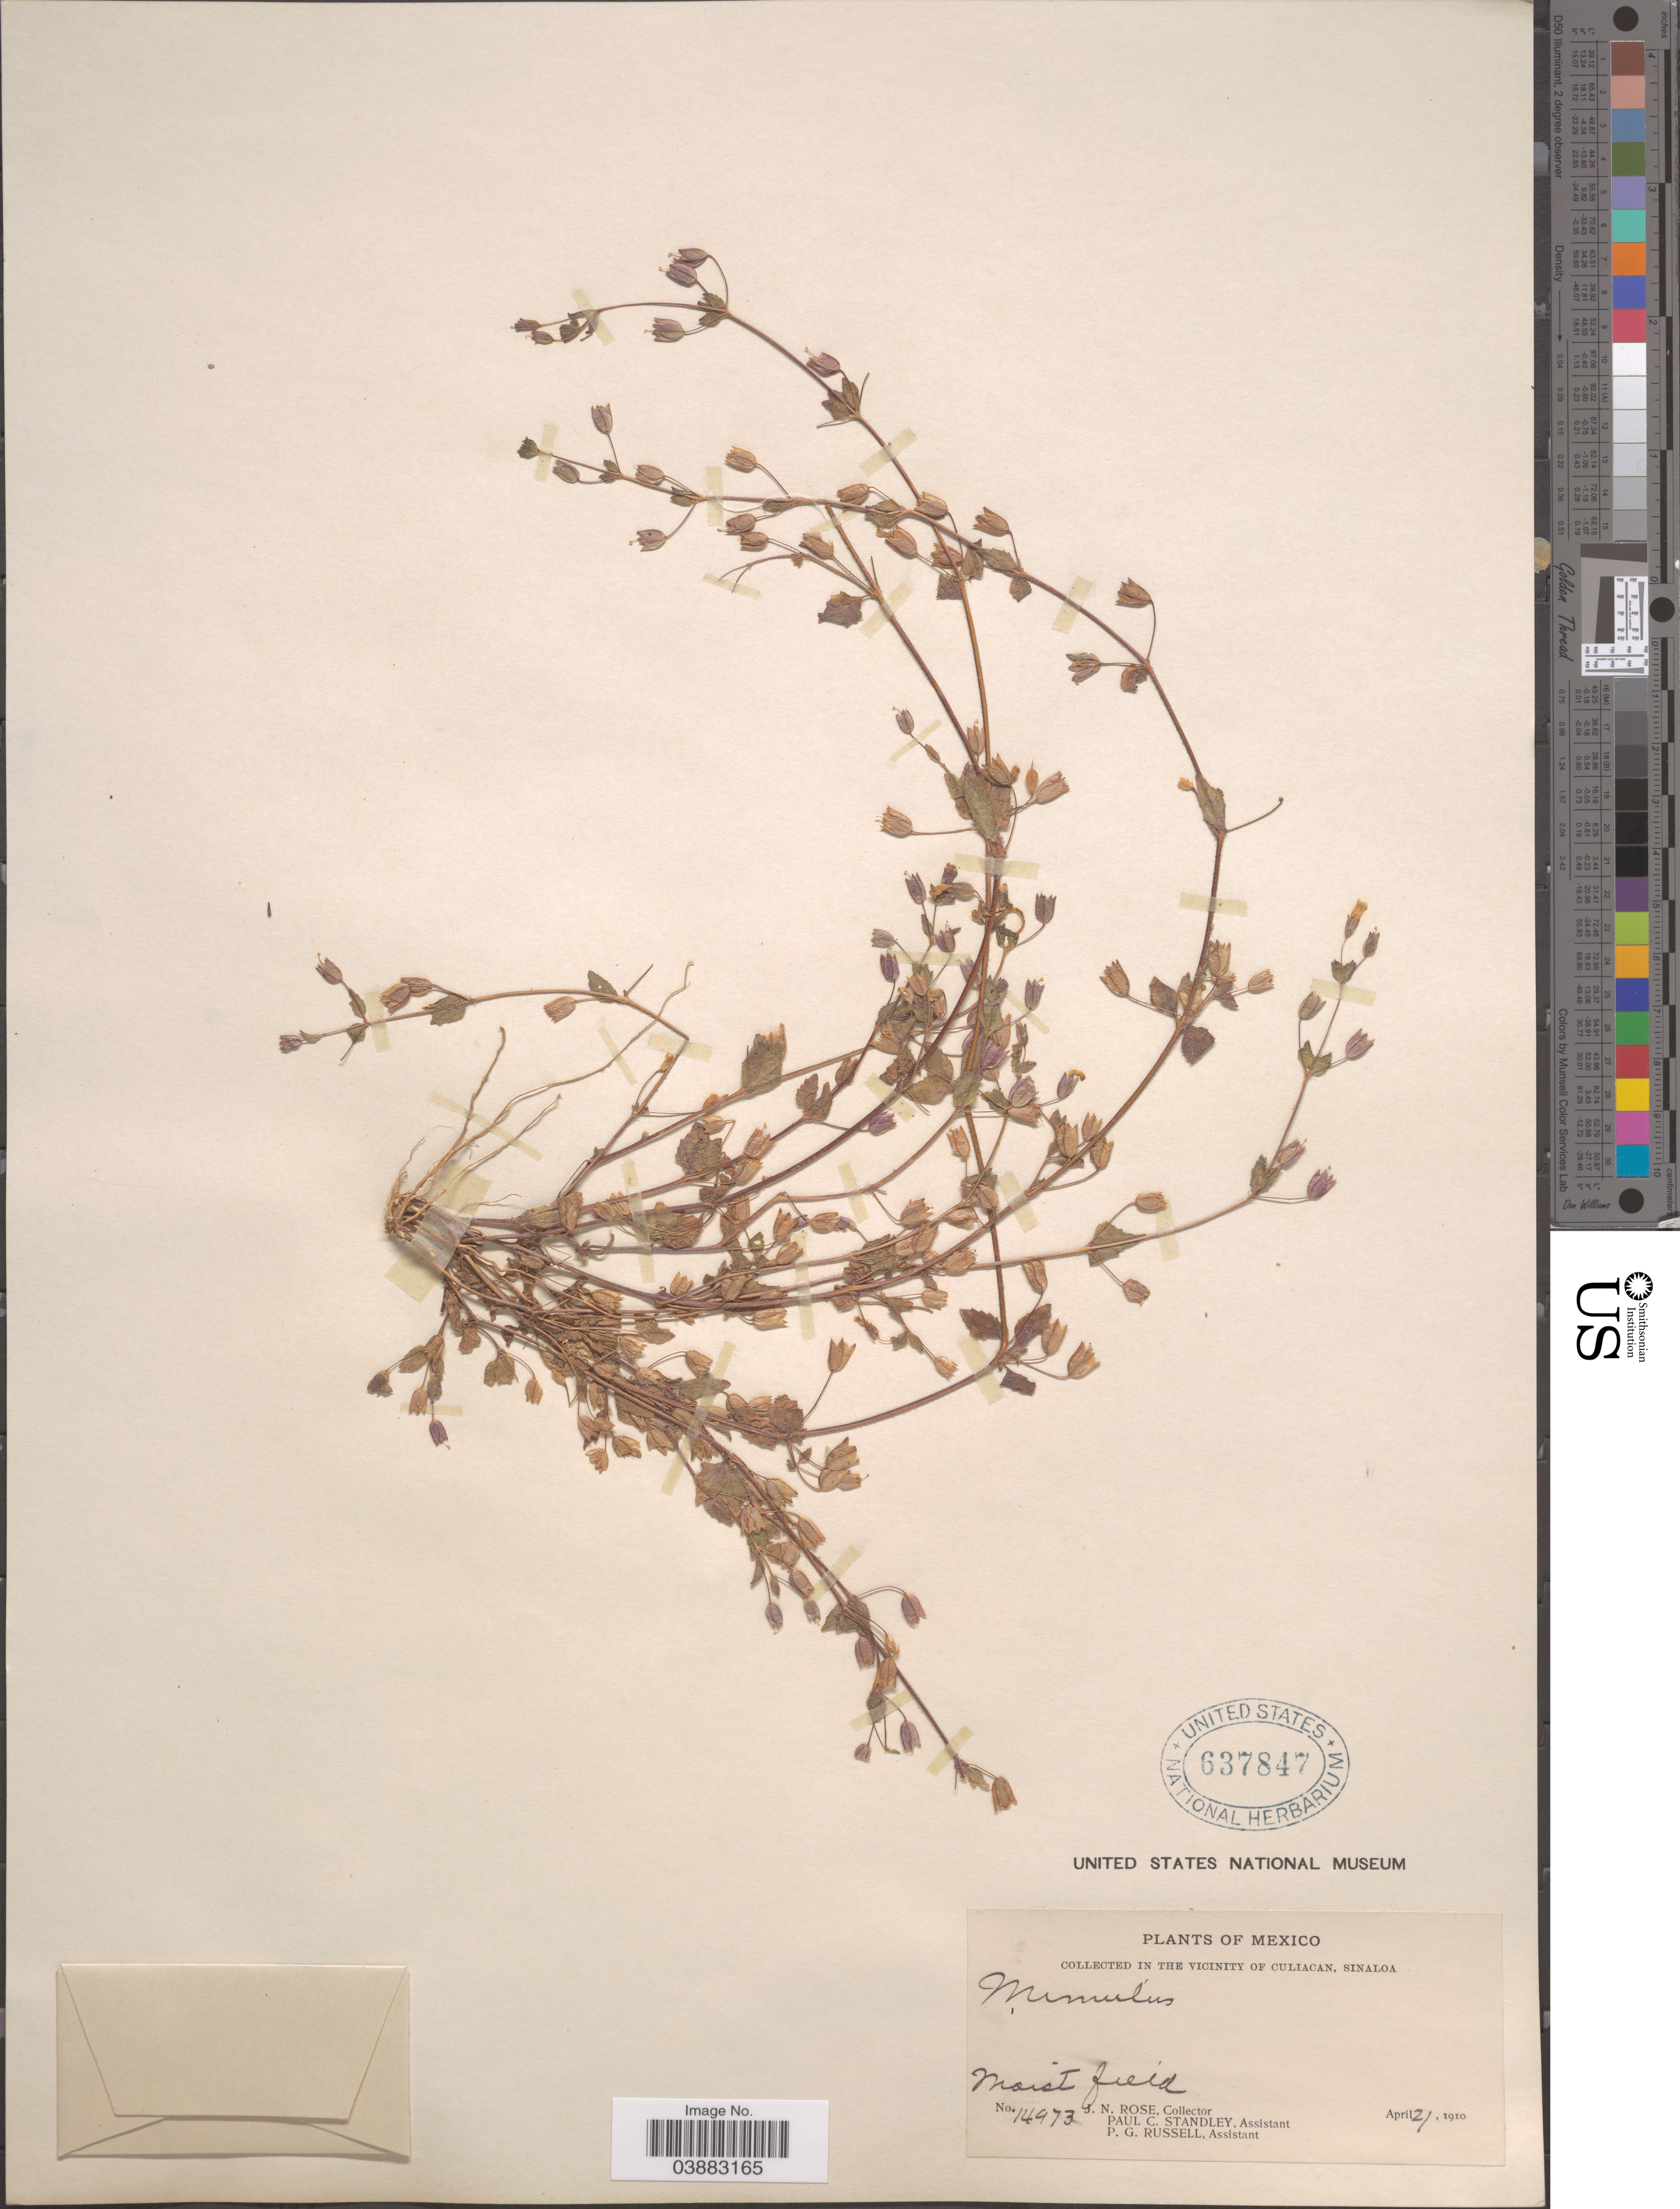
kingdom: Plantae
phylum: Tracheophyta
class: Magnoliopsida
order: Lamiales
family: Phrymaceae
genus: Mimulus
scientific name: Mimulus floribundus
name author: Douglas ex Lindl.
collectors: J. N. Rose, P. C. Standley & P. G. Russell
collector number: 14973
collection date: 1910-04-21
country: Mexico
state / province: Sinaloa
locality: In the vicinity of Culiacan.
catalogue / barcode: US 637847